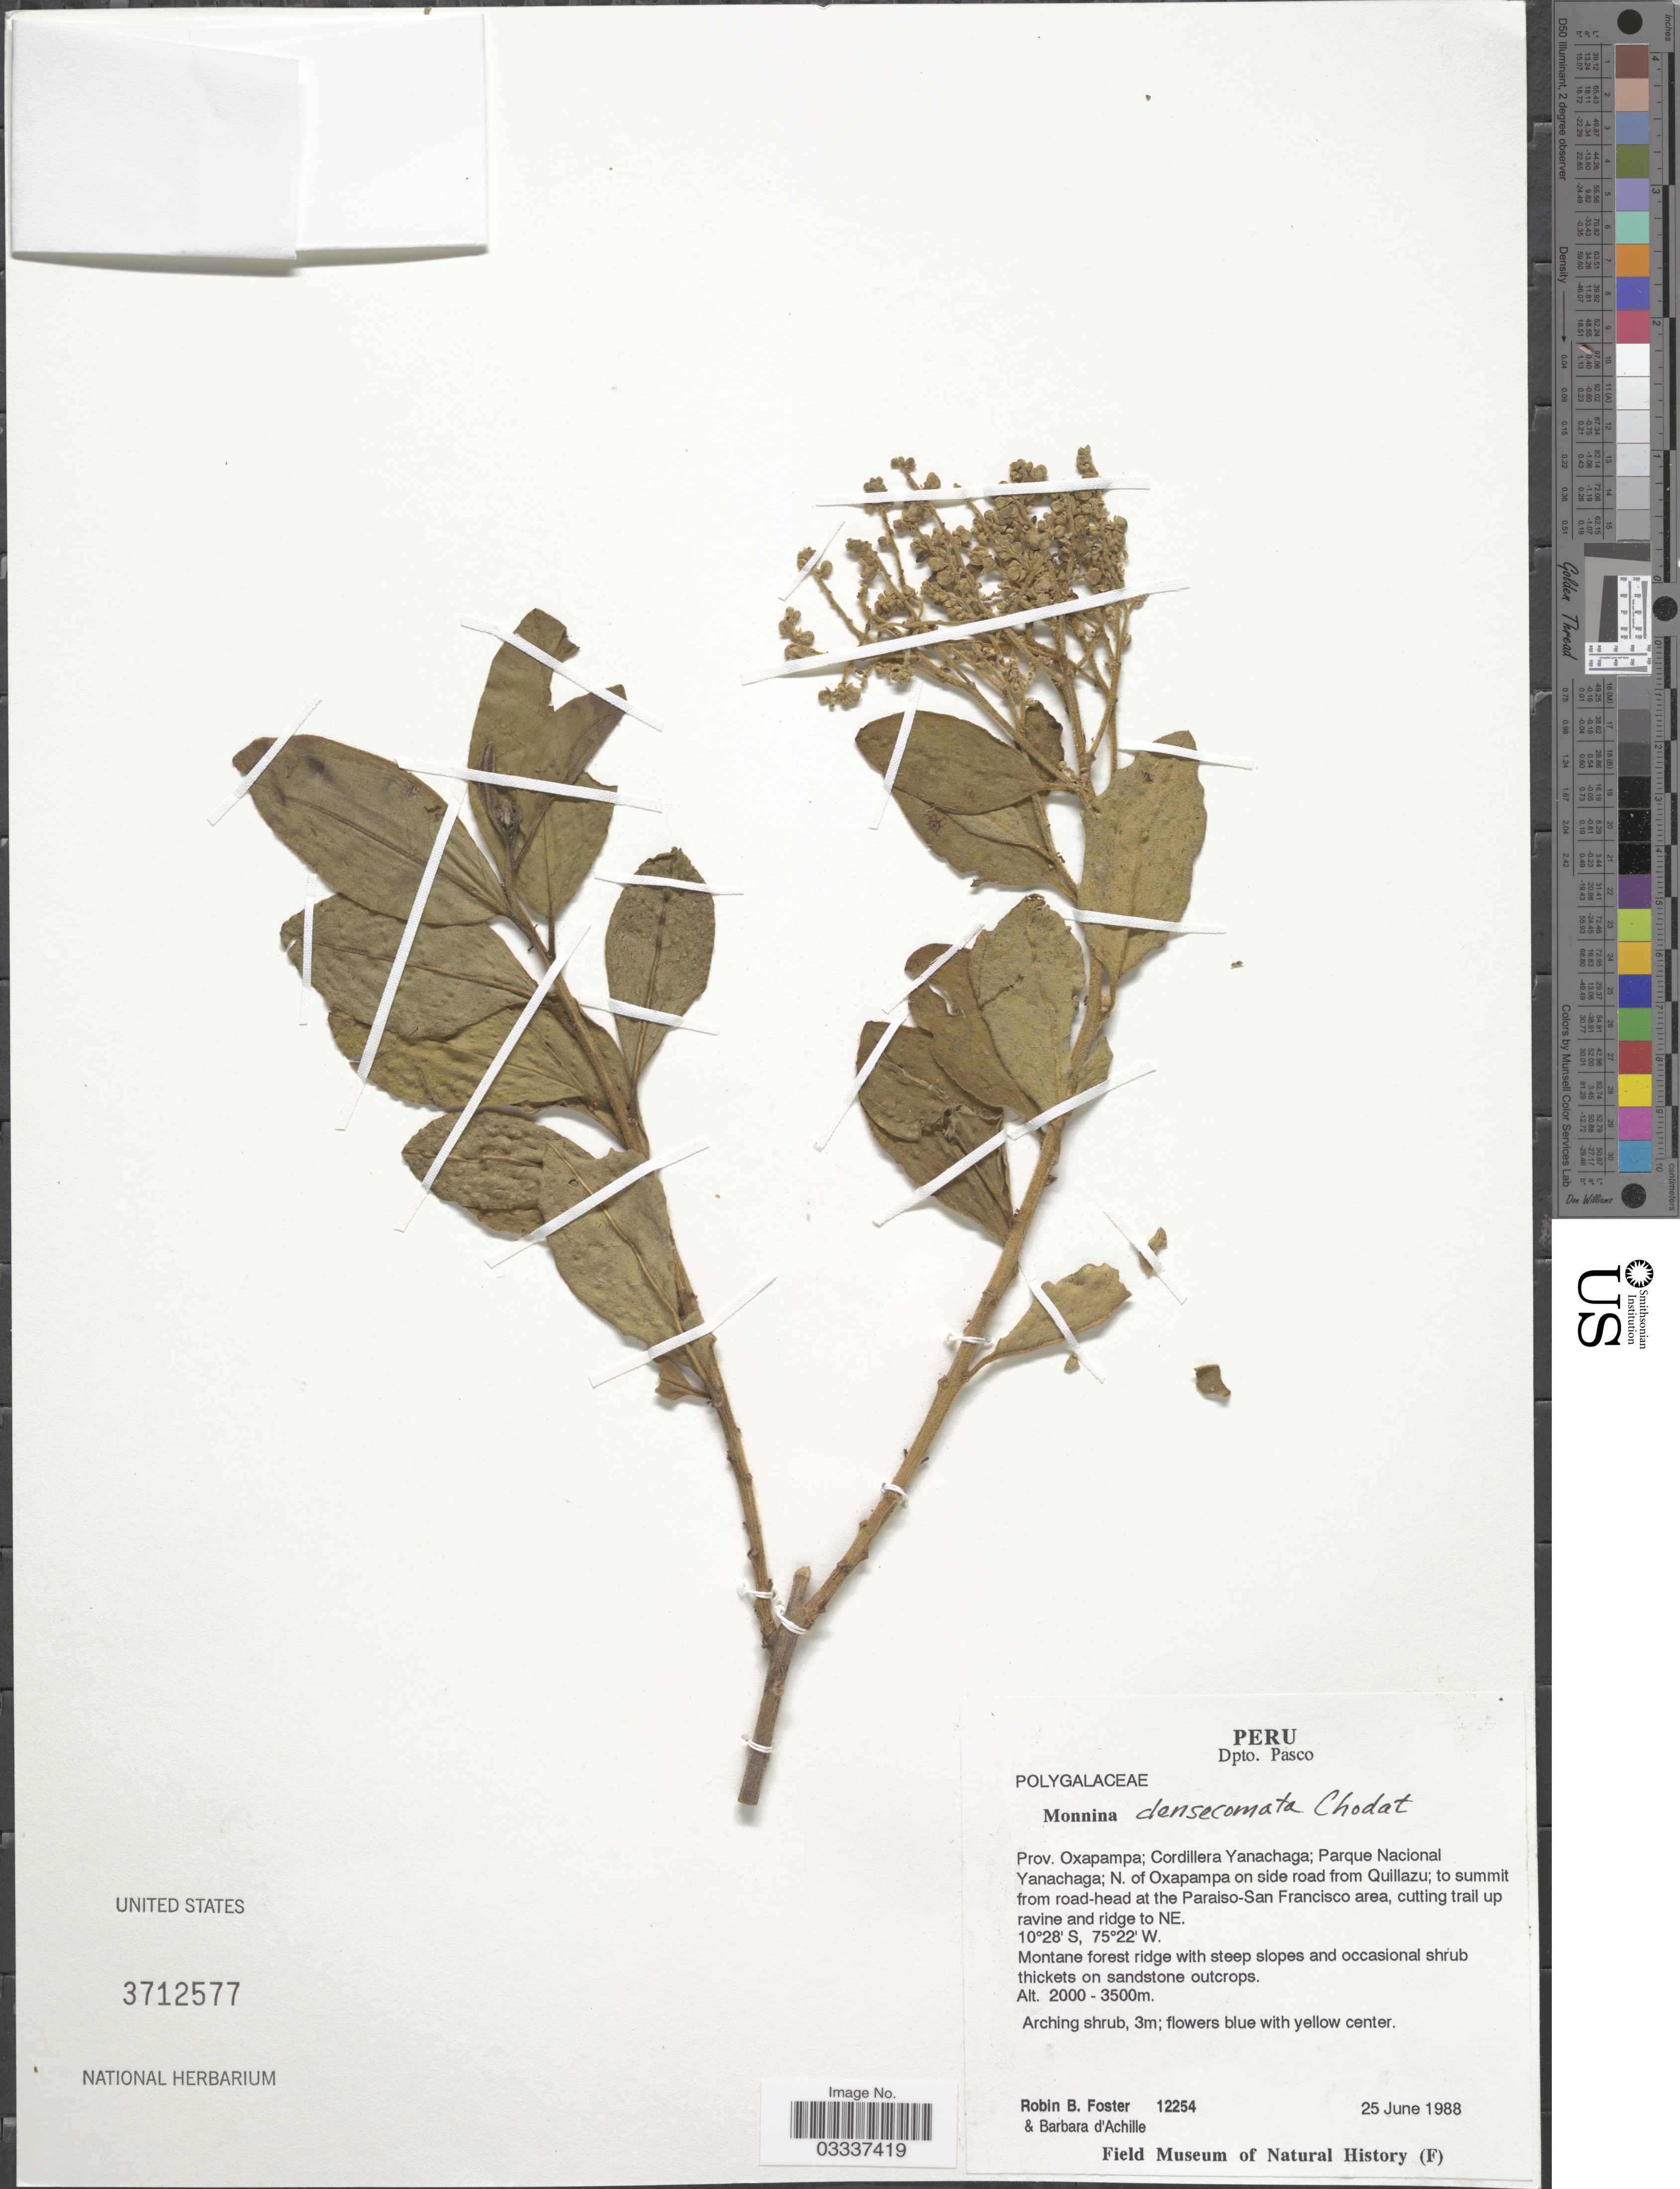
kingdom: Plantae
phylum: Tracheophyta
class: Magnoliopsida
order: Fabales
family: Polygalaceae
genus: Monnina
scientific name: Monnina densecomata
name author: Chodat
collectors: R. B. Foster & B. d'Achille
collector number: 12254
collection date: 1988-06-25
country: Peru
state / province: Pasco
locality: Dpto. Pasco, Prov. Oxapampa; Cordillera Yanachaga; Parque Nacional Yanachaga; N. of Oxapampa on side road from Quillazu; to summit from road-head at the Paraiso-San Francisco area, cutting trail up ravine and ridge to NE.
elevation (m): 2000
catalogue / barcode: US 3712577